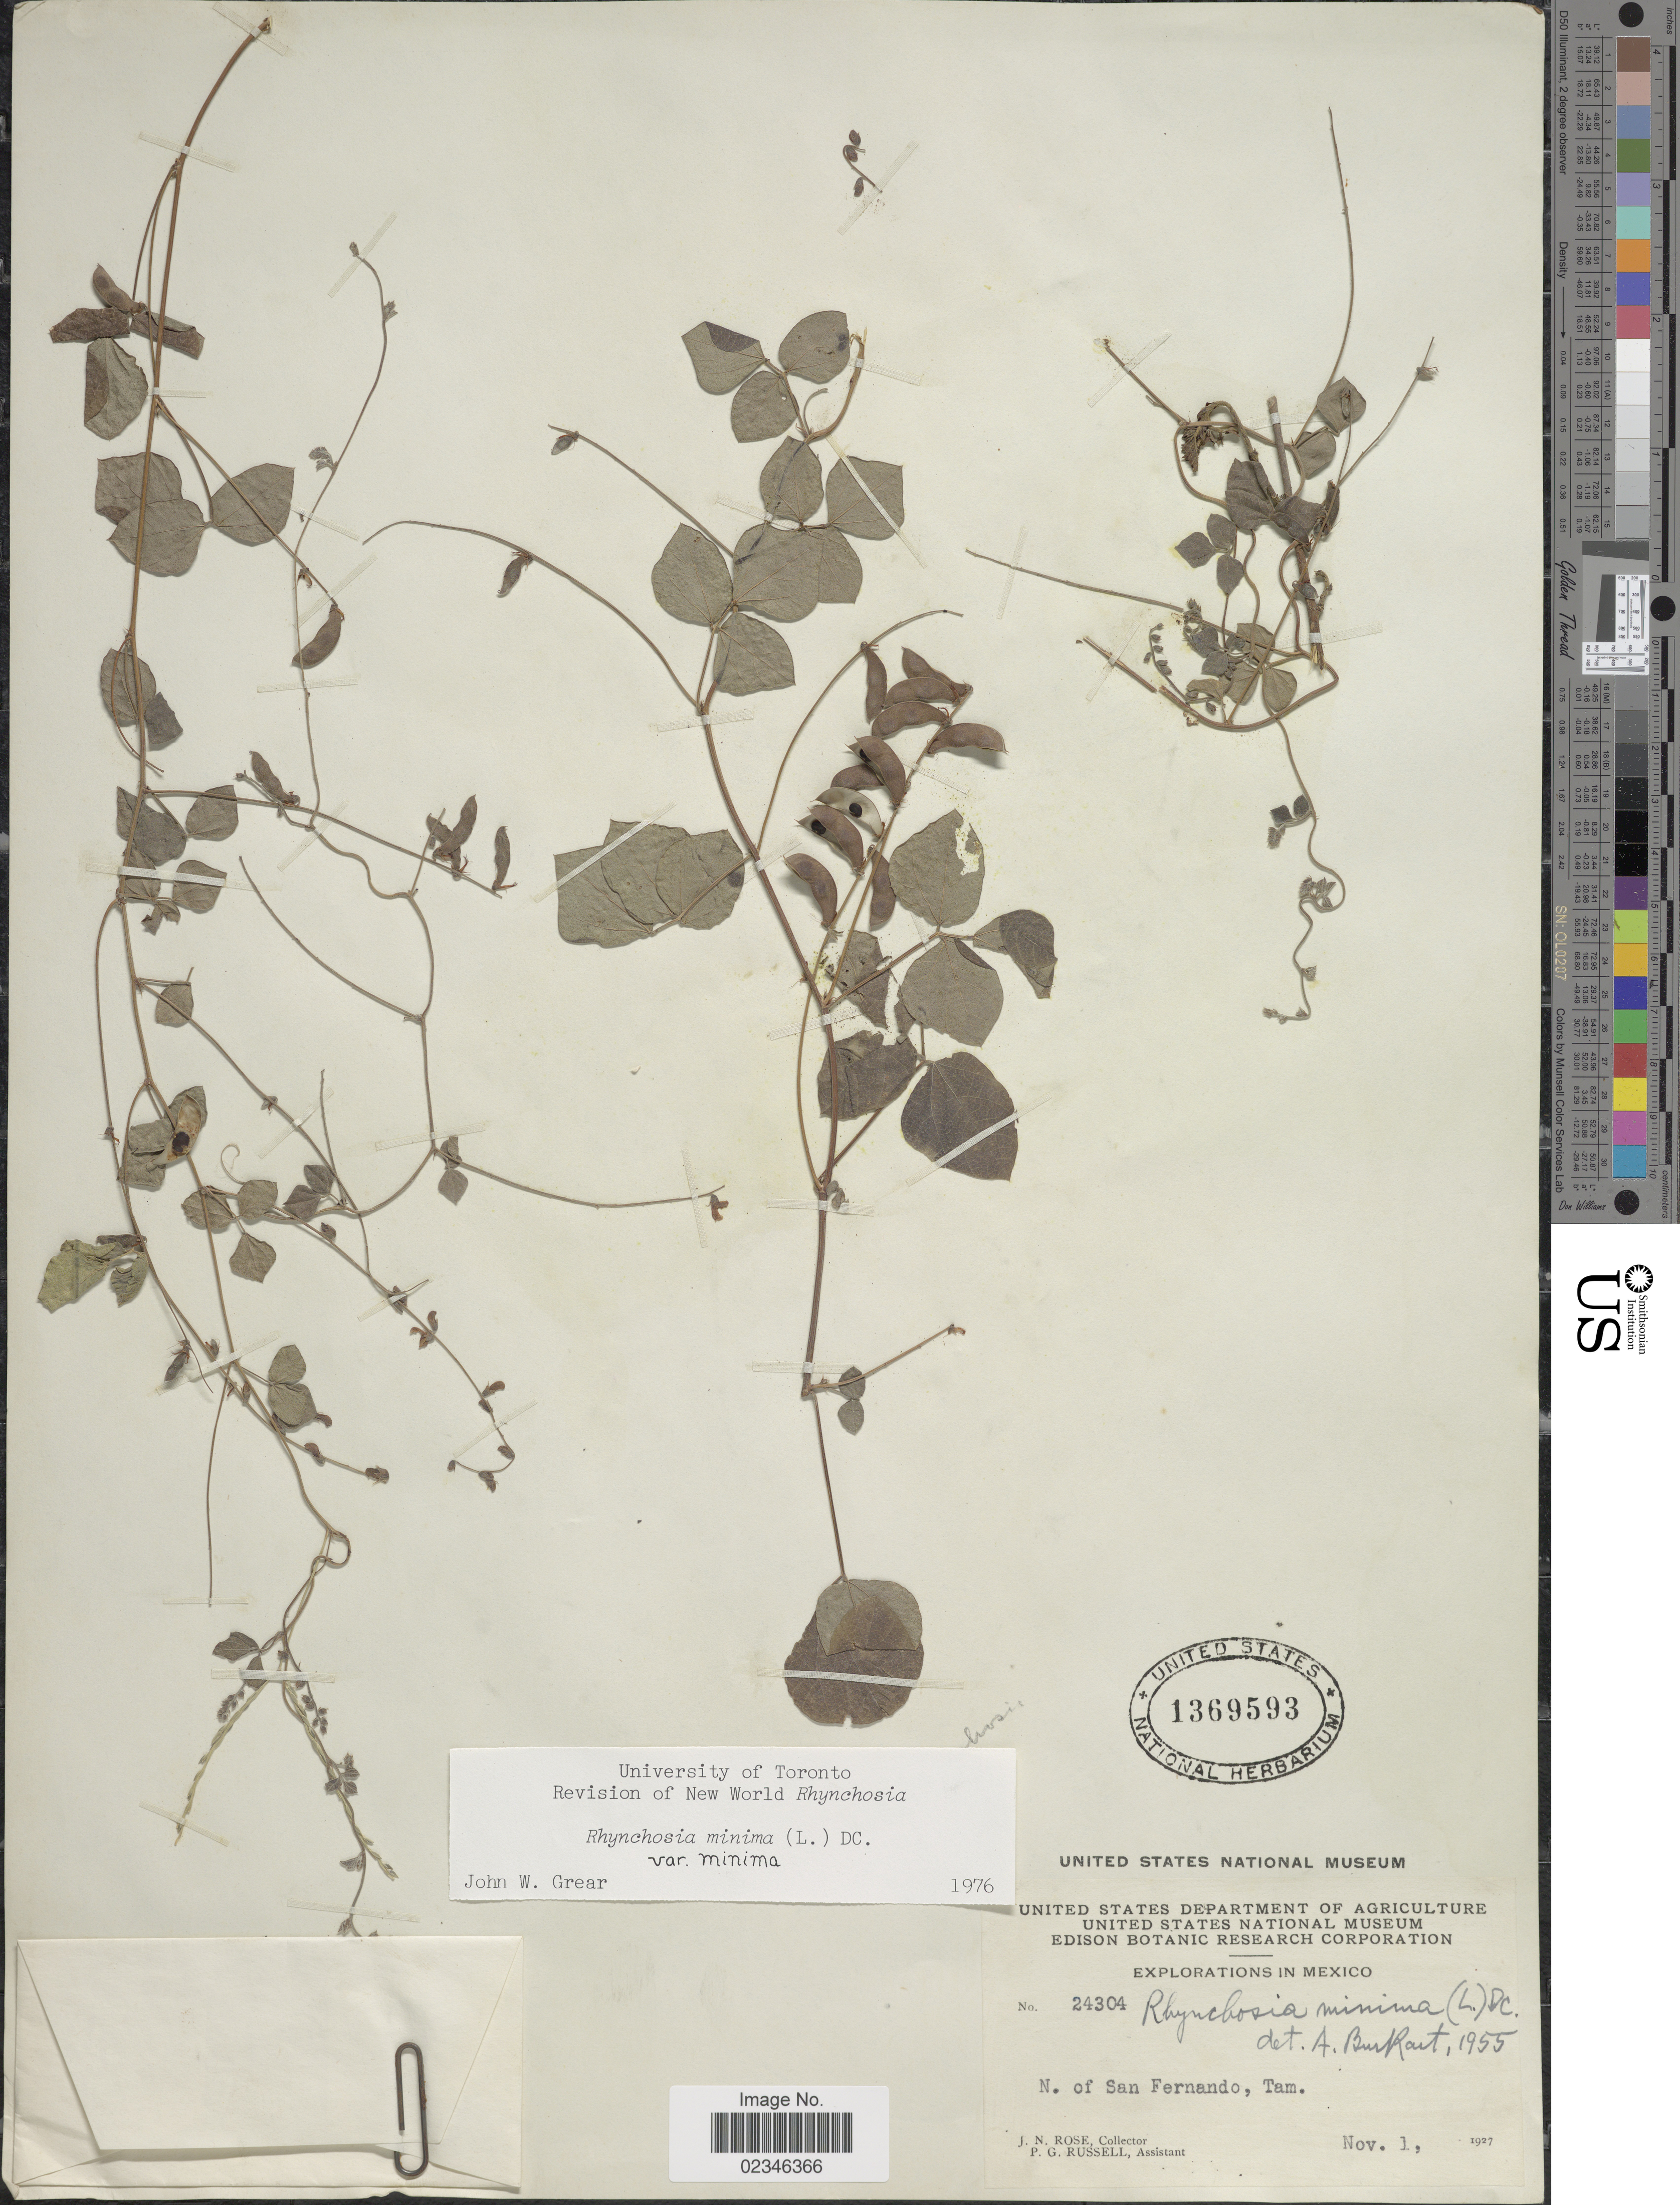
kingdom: Plantae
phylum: Tracheophyta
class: Magnoliopsida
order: Fabales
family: Fabaceae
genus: Rhynchosia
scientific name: Rhynchosia minima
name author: (L.) DC.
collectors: J. N. Rose & P. G. Russell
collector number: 24304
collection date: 1927-11-01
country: Mexico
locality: Mexico. N. of San Fernando, Tam.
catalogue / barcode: US 1369593